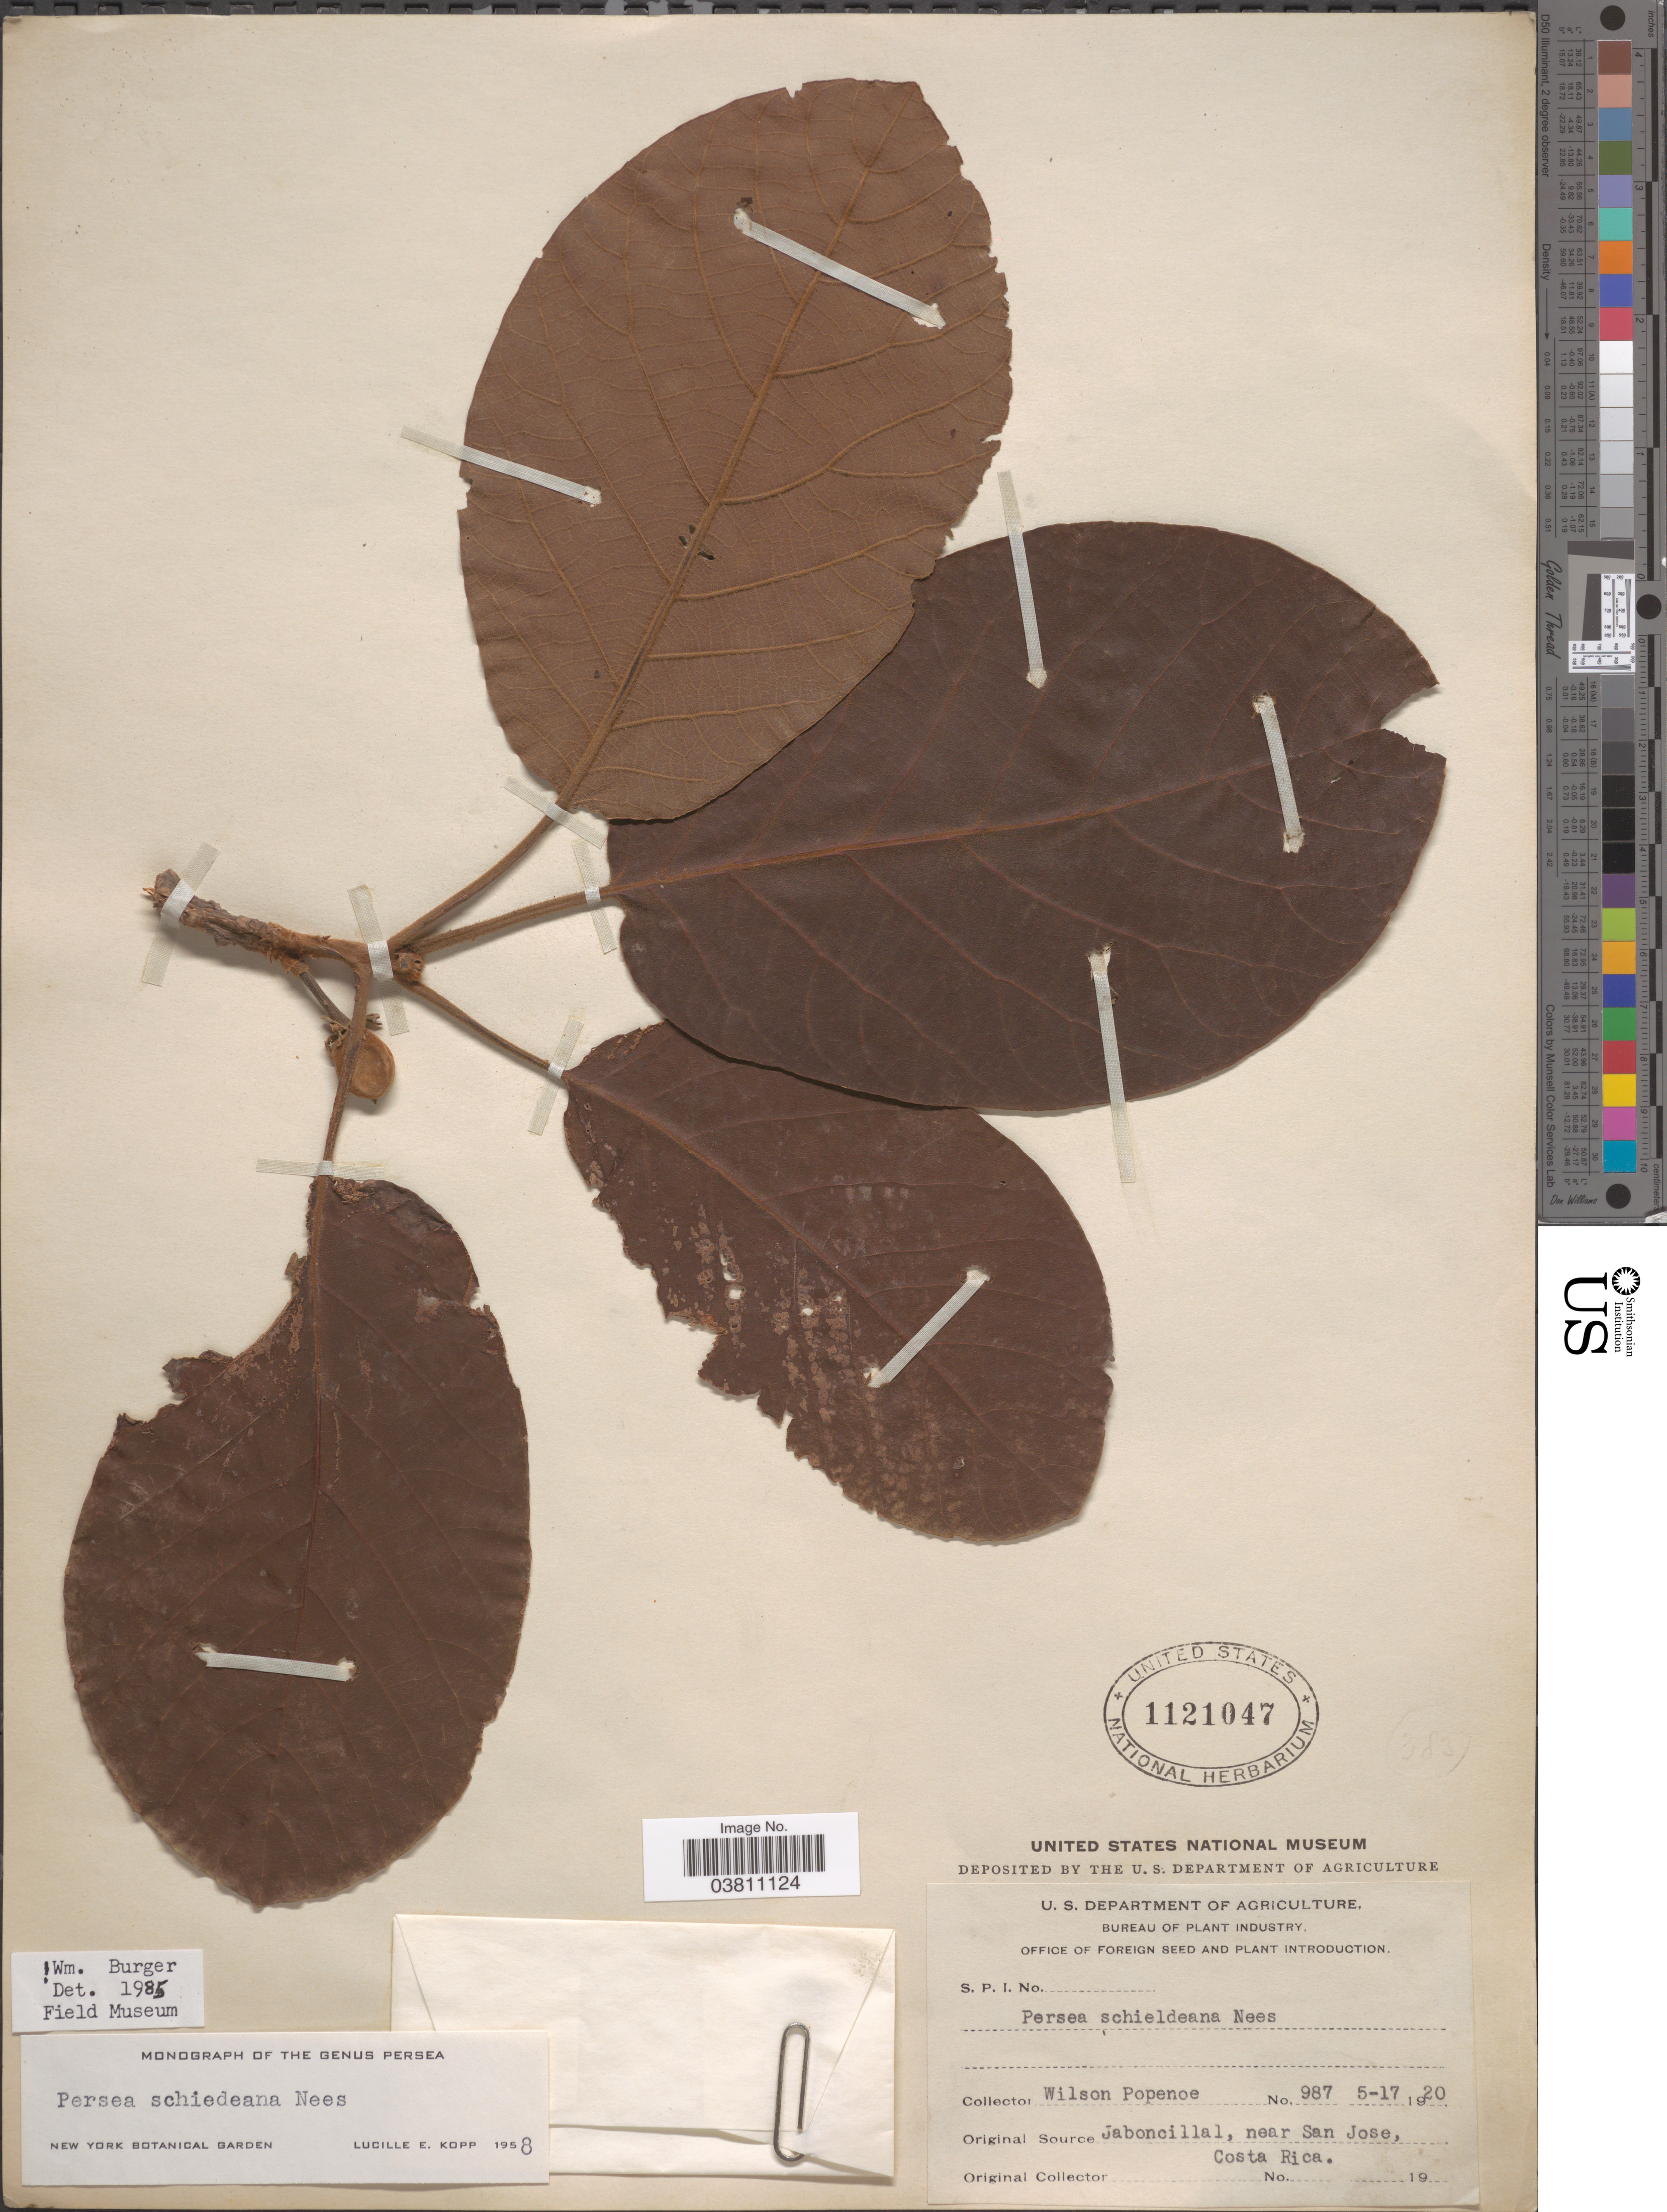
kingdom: Plantae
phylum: Tracheophyta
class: Magnoliopsida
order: Laurales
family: Lauraceae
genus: Persea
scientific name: Persea schiediana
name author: Nees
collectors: F. Popenoe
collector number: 987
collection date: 1920-05-17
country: Costa Rica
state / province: San José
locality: Jaboncillal, near San Jose.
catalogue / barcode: US 1121047